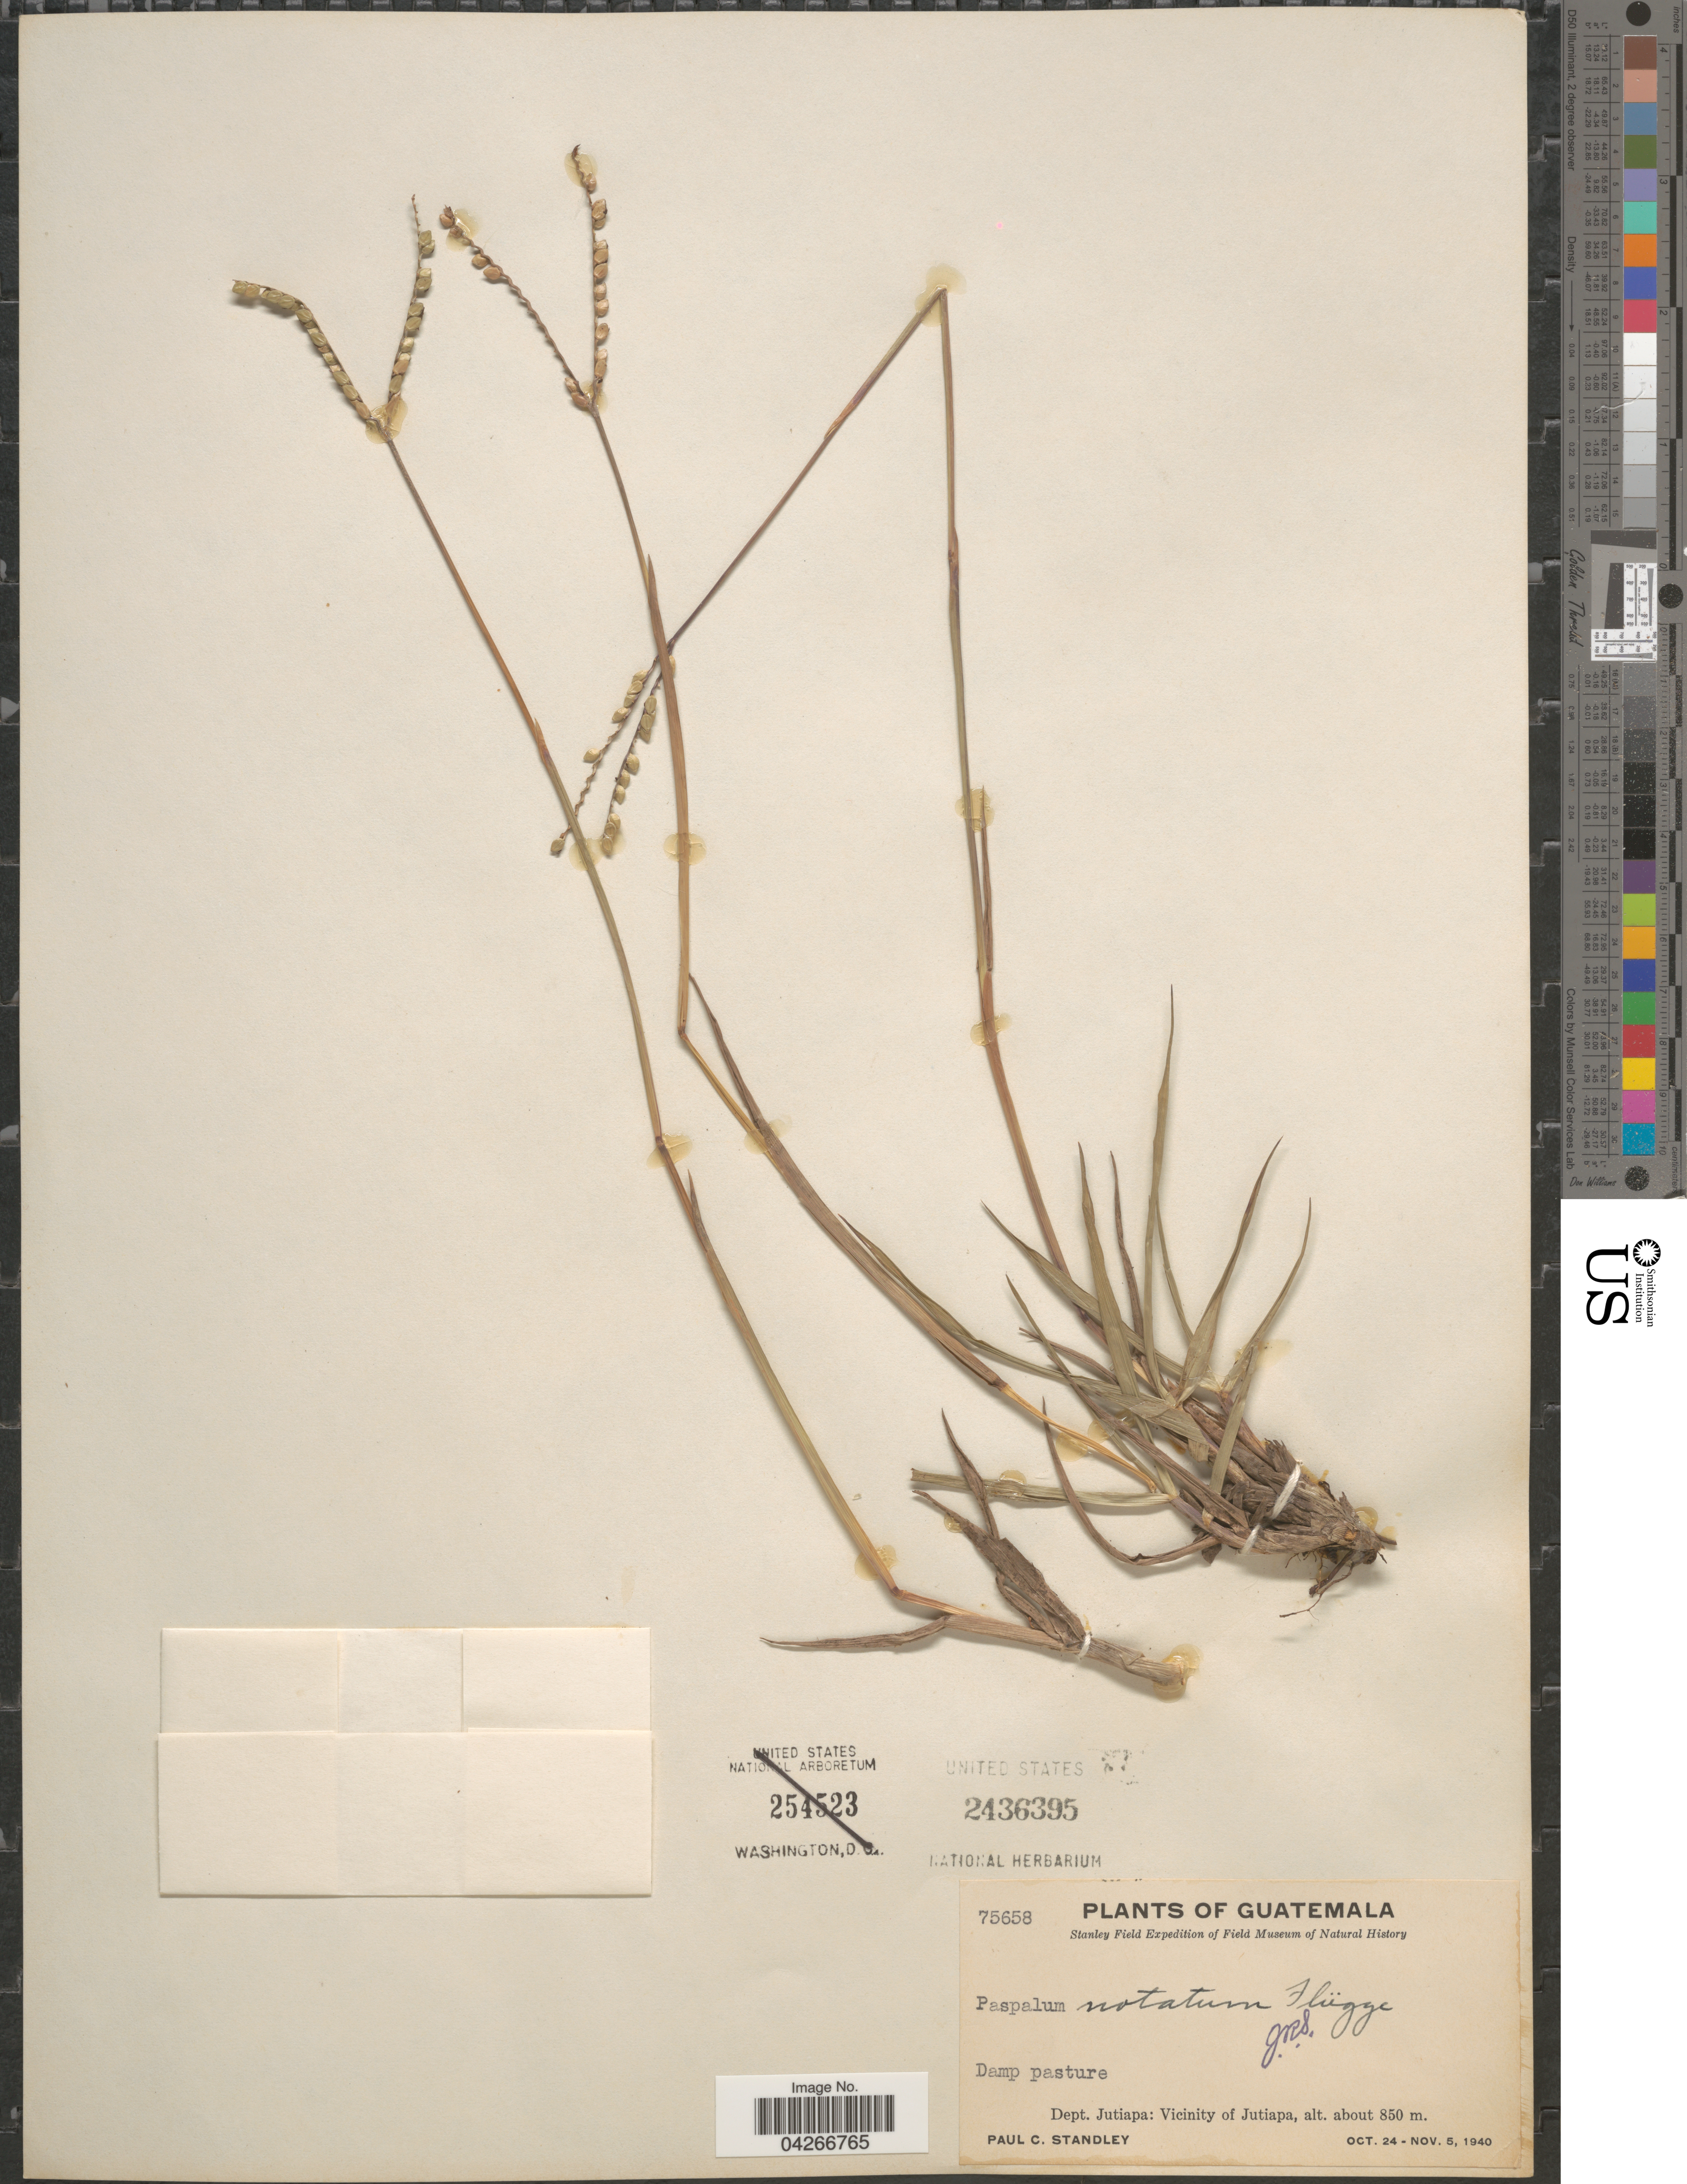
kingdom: Plantae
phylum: Tracheophyta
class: Liliopsida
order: Poales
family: Poaceae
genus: Paspalum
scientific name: Paspalum notatum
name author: Flüggé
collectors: P. C. Standley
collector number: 75658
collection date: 1940-10-24/1940-11-05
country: Guatemala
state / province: Jutiapa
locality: Stanley Field Expedition of Field Museum of Natural History. Damp pasture. Dept. Jutiapa: Vicinity of Jutiapa.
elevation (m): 850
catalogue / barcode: US 2436395